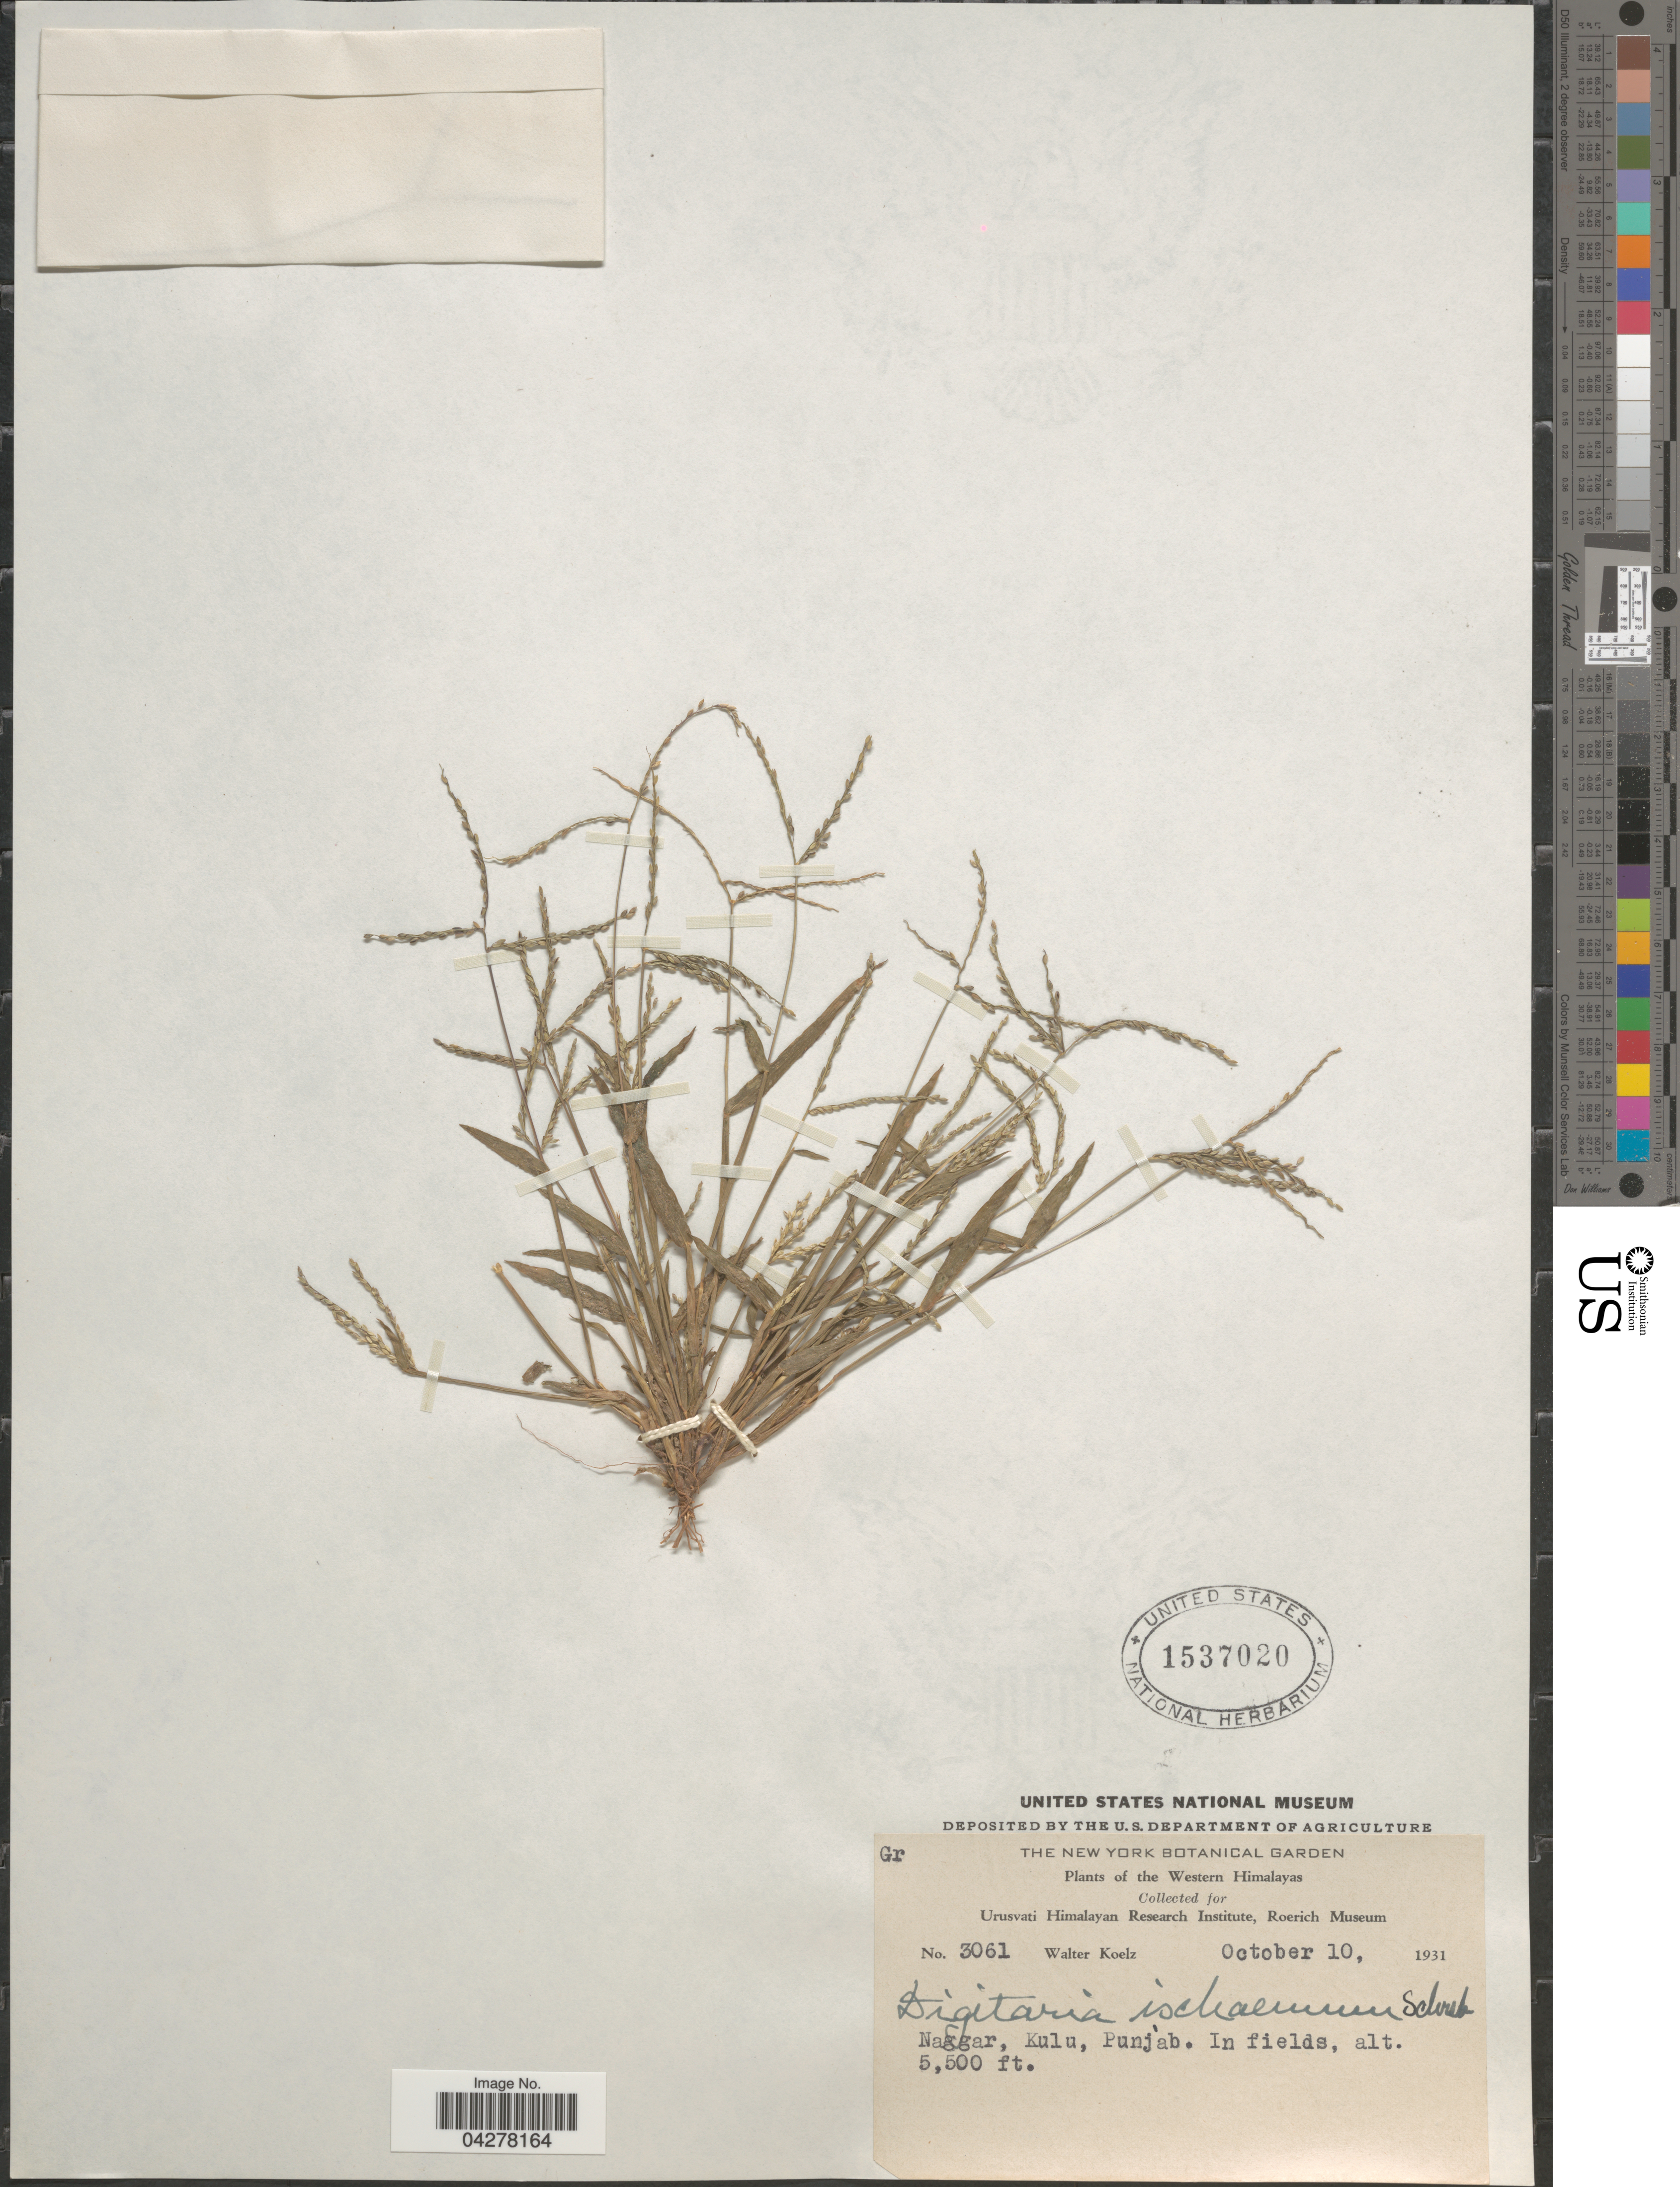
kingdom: Plantae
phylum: Tracheophyta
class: Liliopsida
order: Poales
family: Poaceae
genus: Digitaria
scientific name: Digitaria ischaemum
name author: (Schreber) Schreber ex Muhl.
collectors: W. N. Koelz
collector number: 3061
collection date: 1931-10-10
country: India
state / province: Himachal Pradesh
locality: Western Himalayas. Naggar, Kulu. In fields. Punjab.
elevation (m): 1676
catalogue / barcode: US 1537020